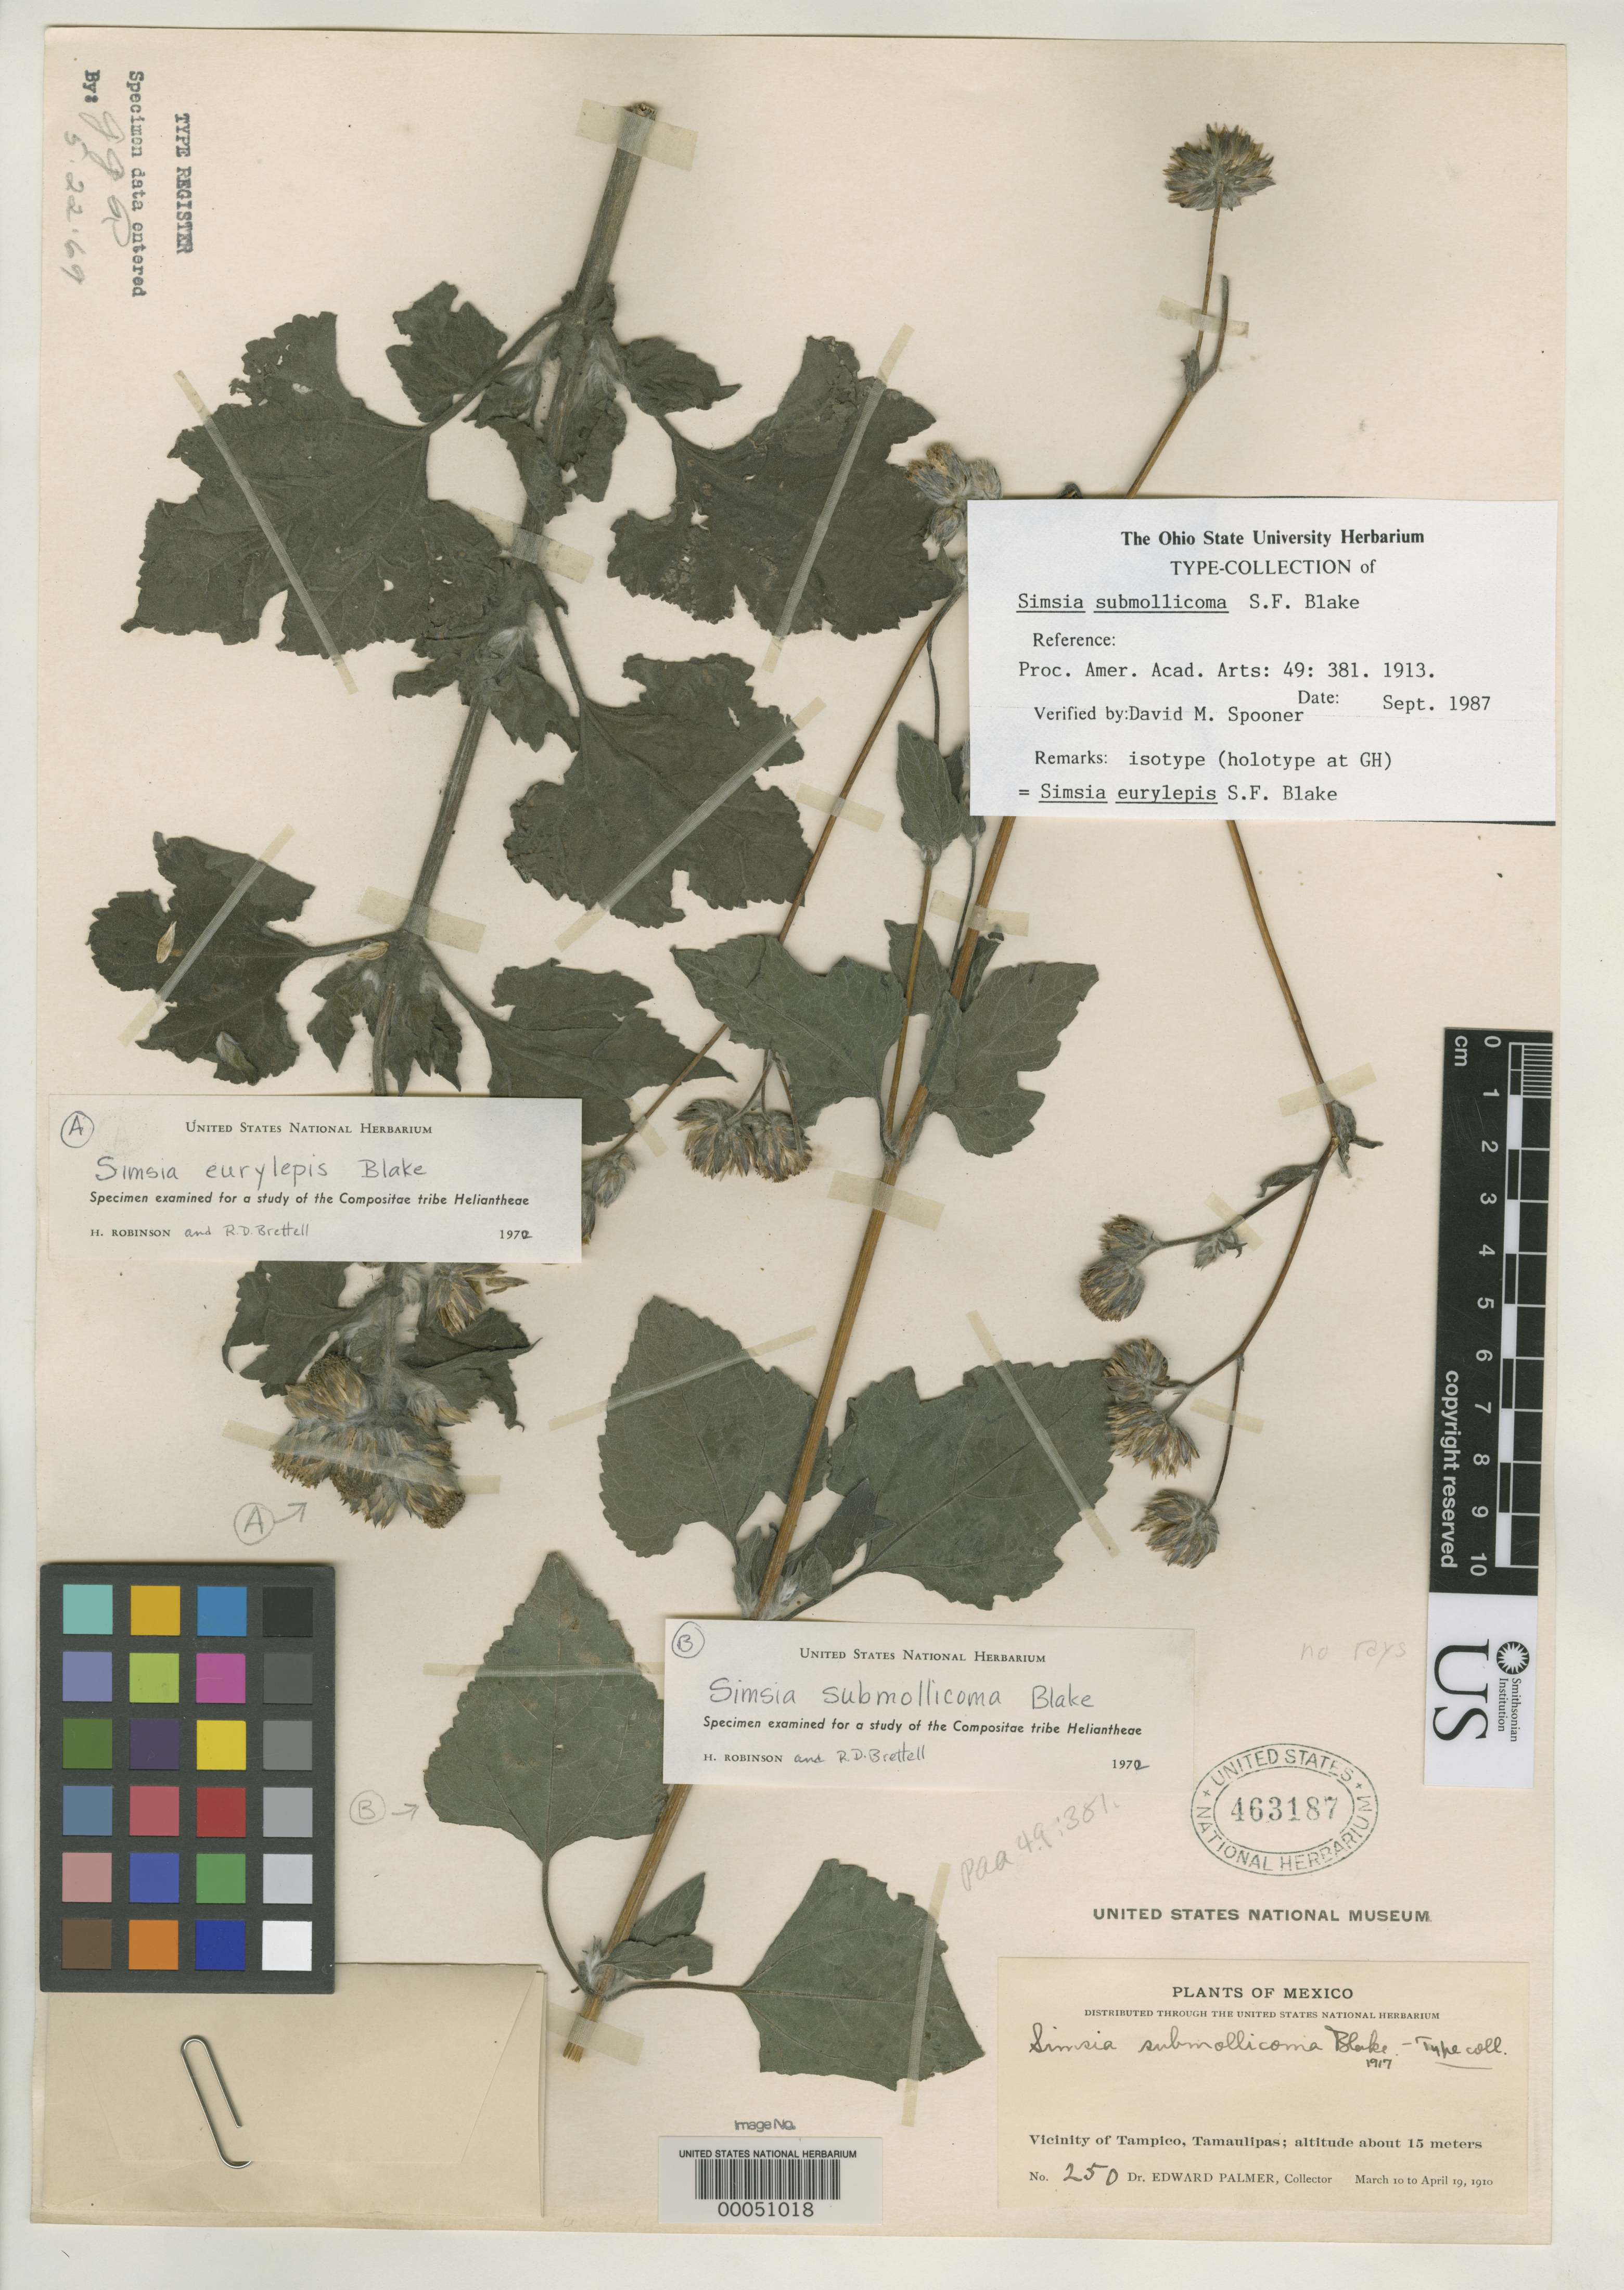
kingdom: Plantae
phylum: Tracheophyta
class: Magnoliopsida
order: Asterales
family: Asteraceae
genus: Simsia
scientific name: Simsia submollicoma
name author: S.F. Blake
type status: Isotype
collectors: E. Palmer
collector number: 250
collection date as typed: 10 Mar 1910 to 19 Apr 1910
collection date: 1910-03-10/1910-04-19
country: Mexico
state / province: Tamaulipas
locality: Vicinity of Tampico.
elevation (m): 15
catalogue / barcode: US 463187